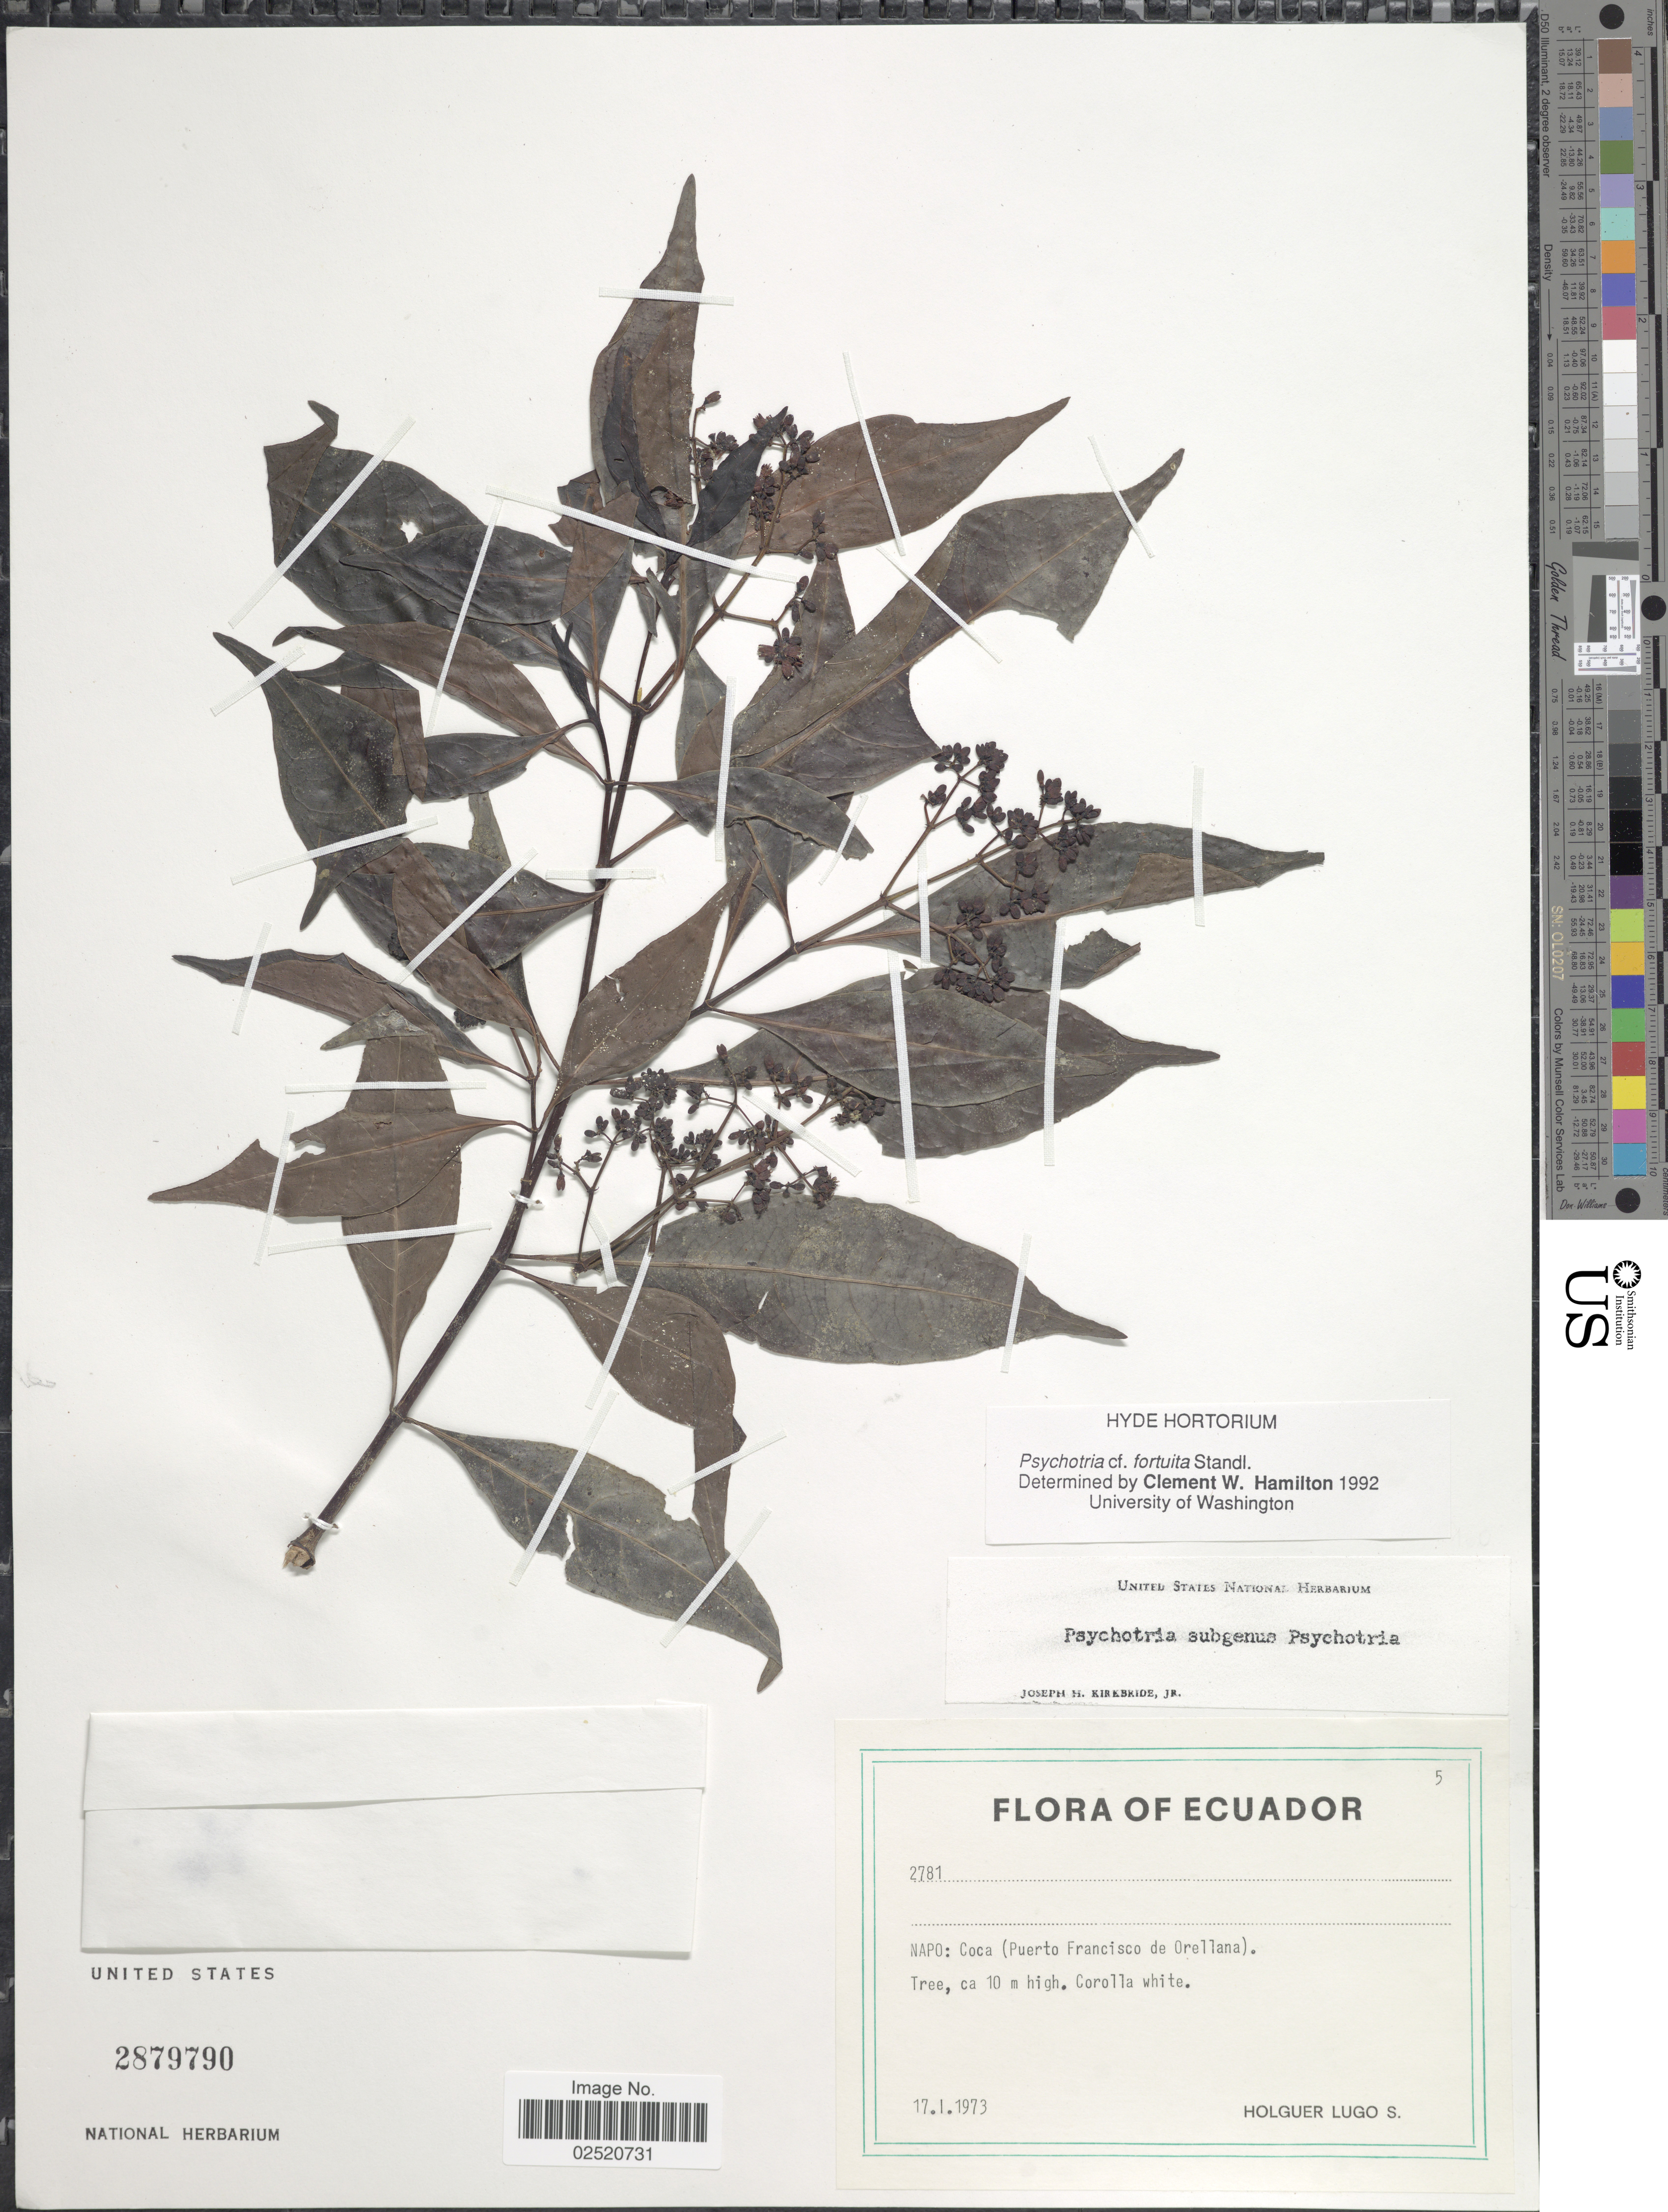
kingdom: Plantae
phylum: Tracheophyta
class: Magnoliopsida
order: Gentianales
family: Rubiaceae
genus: Psychotria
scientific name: Psychotria sp.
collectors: H. Lugo S.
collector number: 2781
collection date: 1973-01-17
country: Ecuador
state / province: Napo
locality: Coca (Puerto Francisco de Orellana)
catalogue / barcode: US 2879790